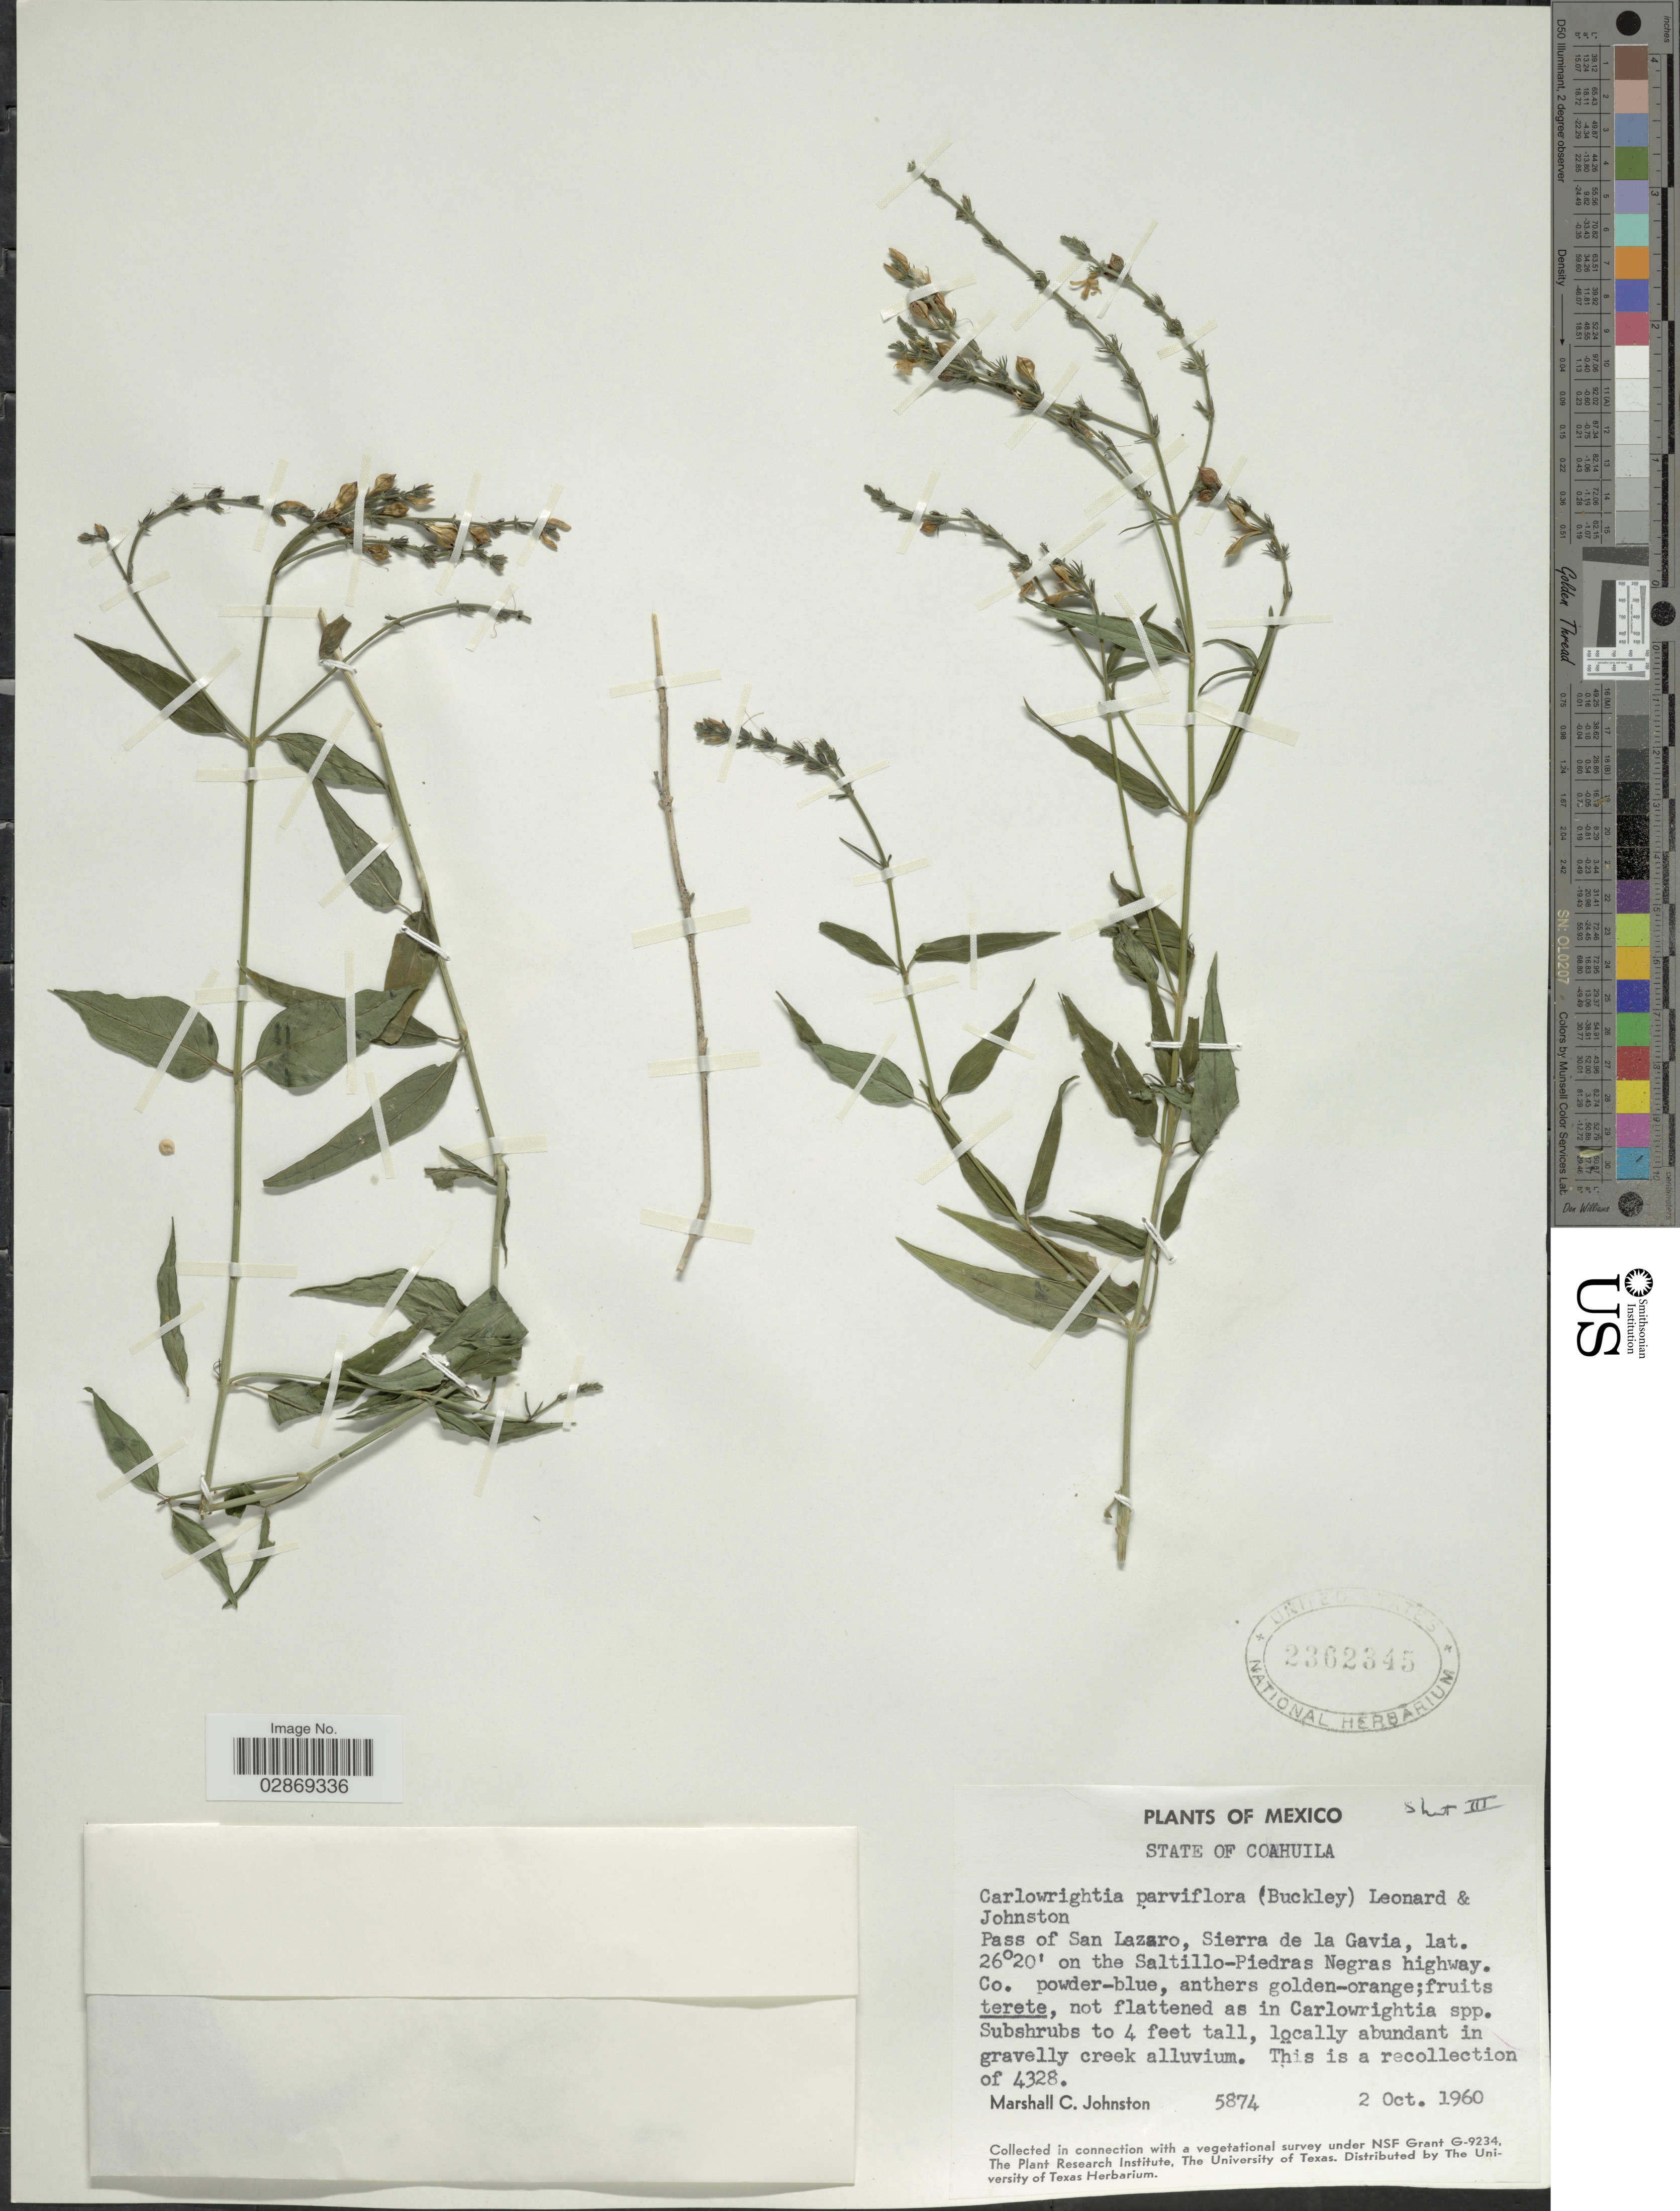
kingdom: Plantae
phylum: Tracheophyta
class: Magnoliopsida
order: Lamiales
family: Acanthaceae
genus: Carlowrightia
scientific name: Carlowrightia parviflora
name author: (Buckley) Wassh.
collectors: M. Johnston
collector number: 5874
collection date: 1960-10-02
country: Mexico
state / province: Coahuila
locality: Pass of San Lazaro, Sierra de la Gavia, on the Saltillo-Piedras Negras highway.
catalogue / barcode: US 2362345